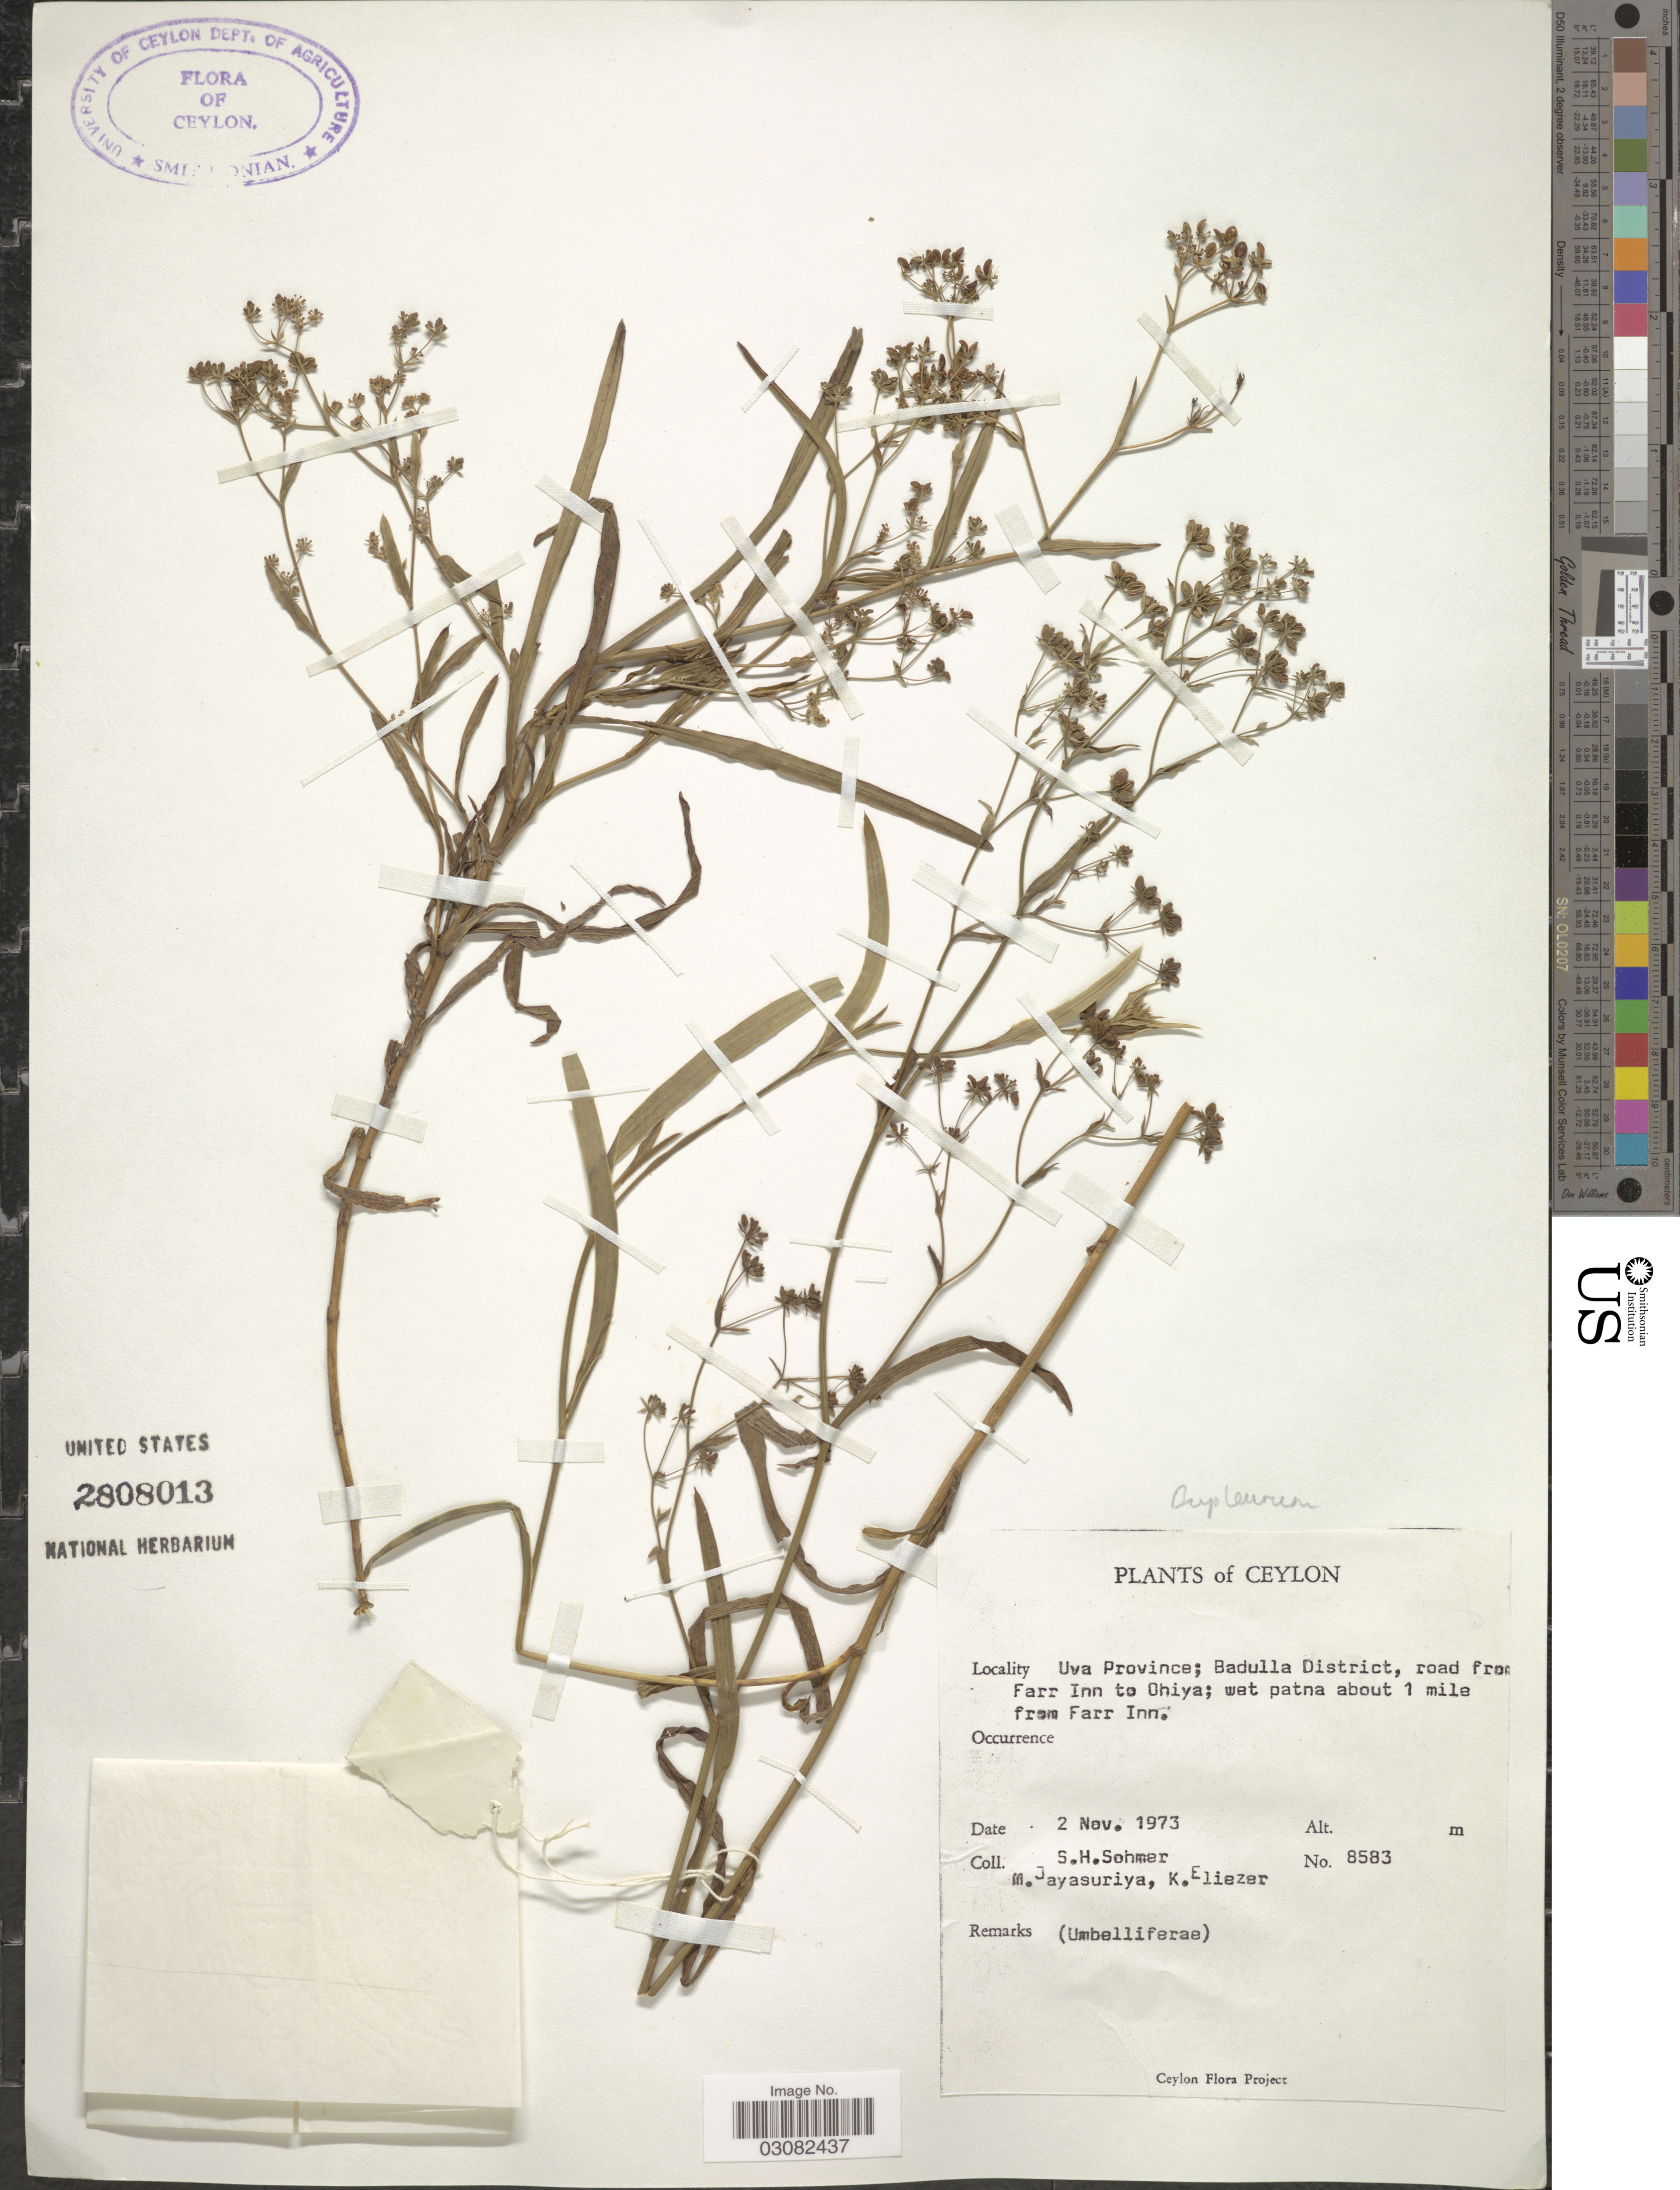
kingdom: Plantae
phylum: Tracheophyta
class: Magnoliopsida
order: Apiales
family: Apiaceae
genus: Bupleurum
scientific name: Bupleurum sp.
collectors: S. H. Sohmer, M. Jayasuriya & K. Eliezer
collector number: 8583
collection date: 1973-11-02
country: Sri Lanka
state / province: Uva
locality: Ceylon. Badulla District, road from Farr Inn to Ohiya; wet patna about 1 mile from Farr Inn.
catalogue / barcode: US 2808013